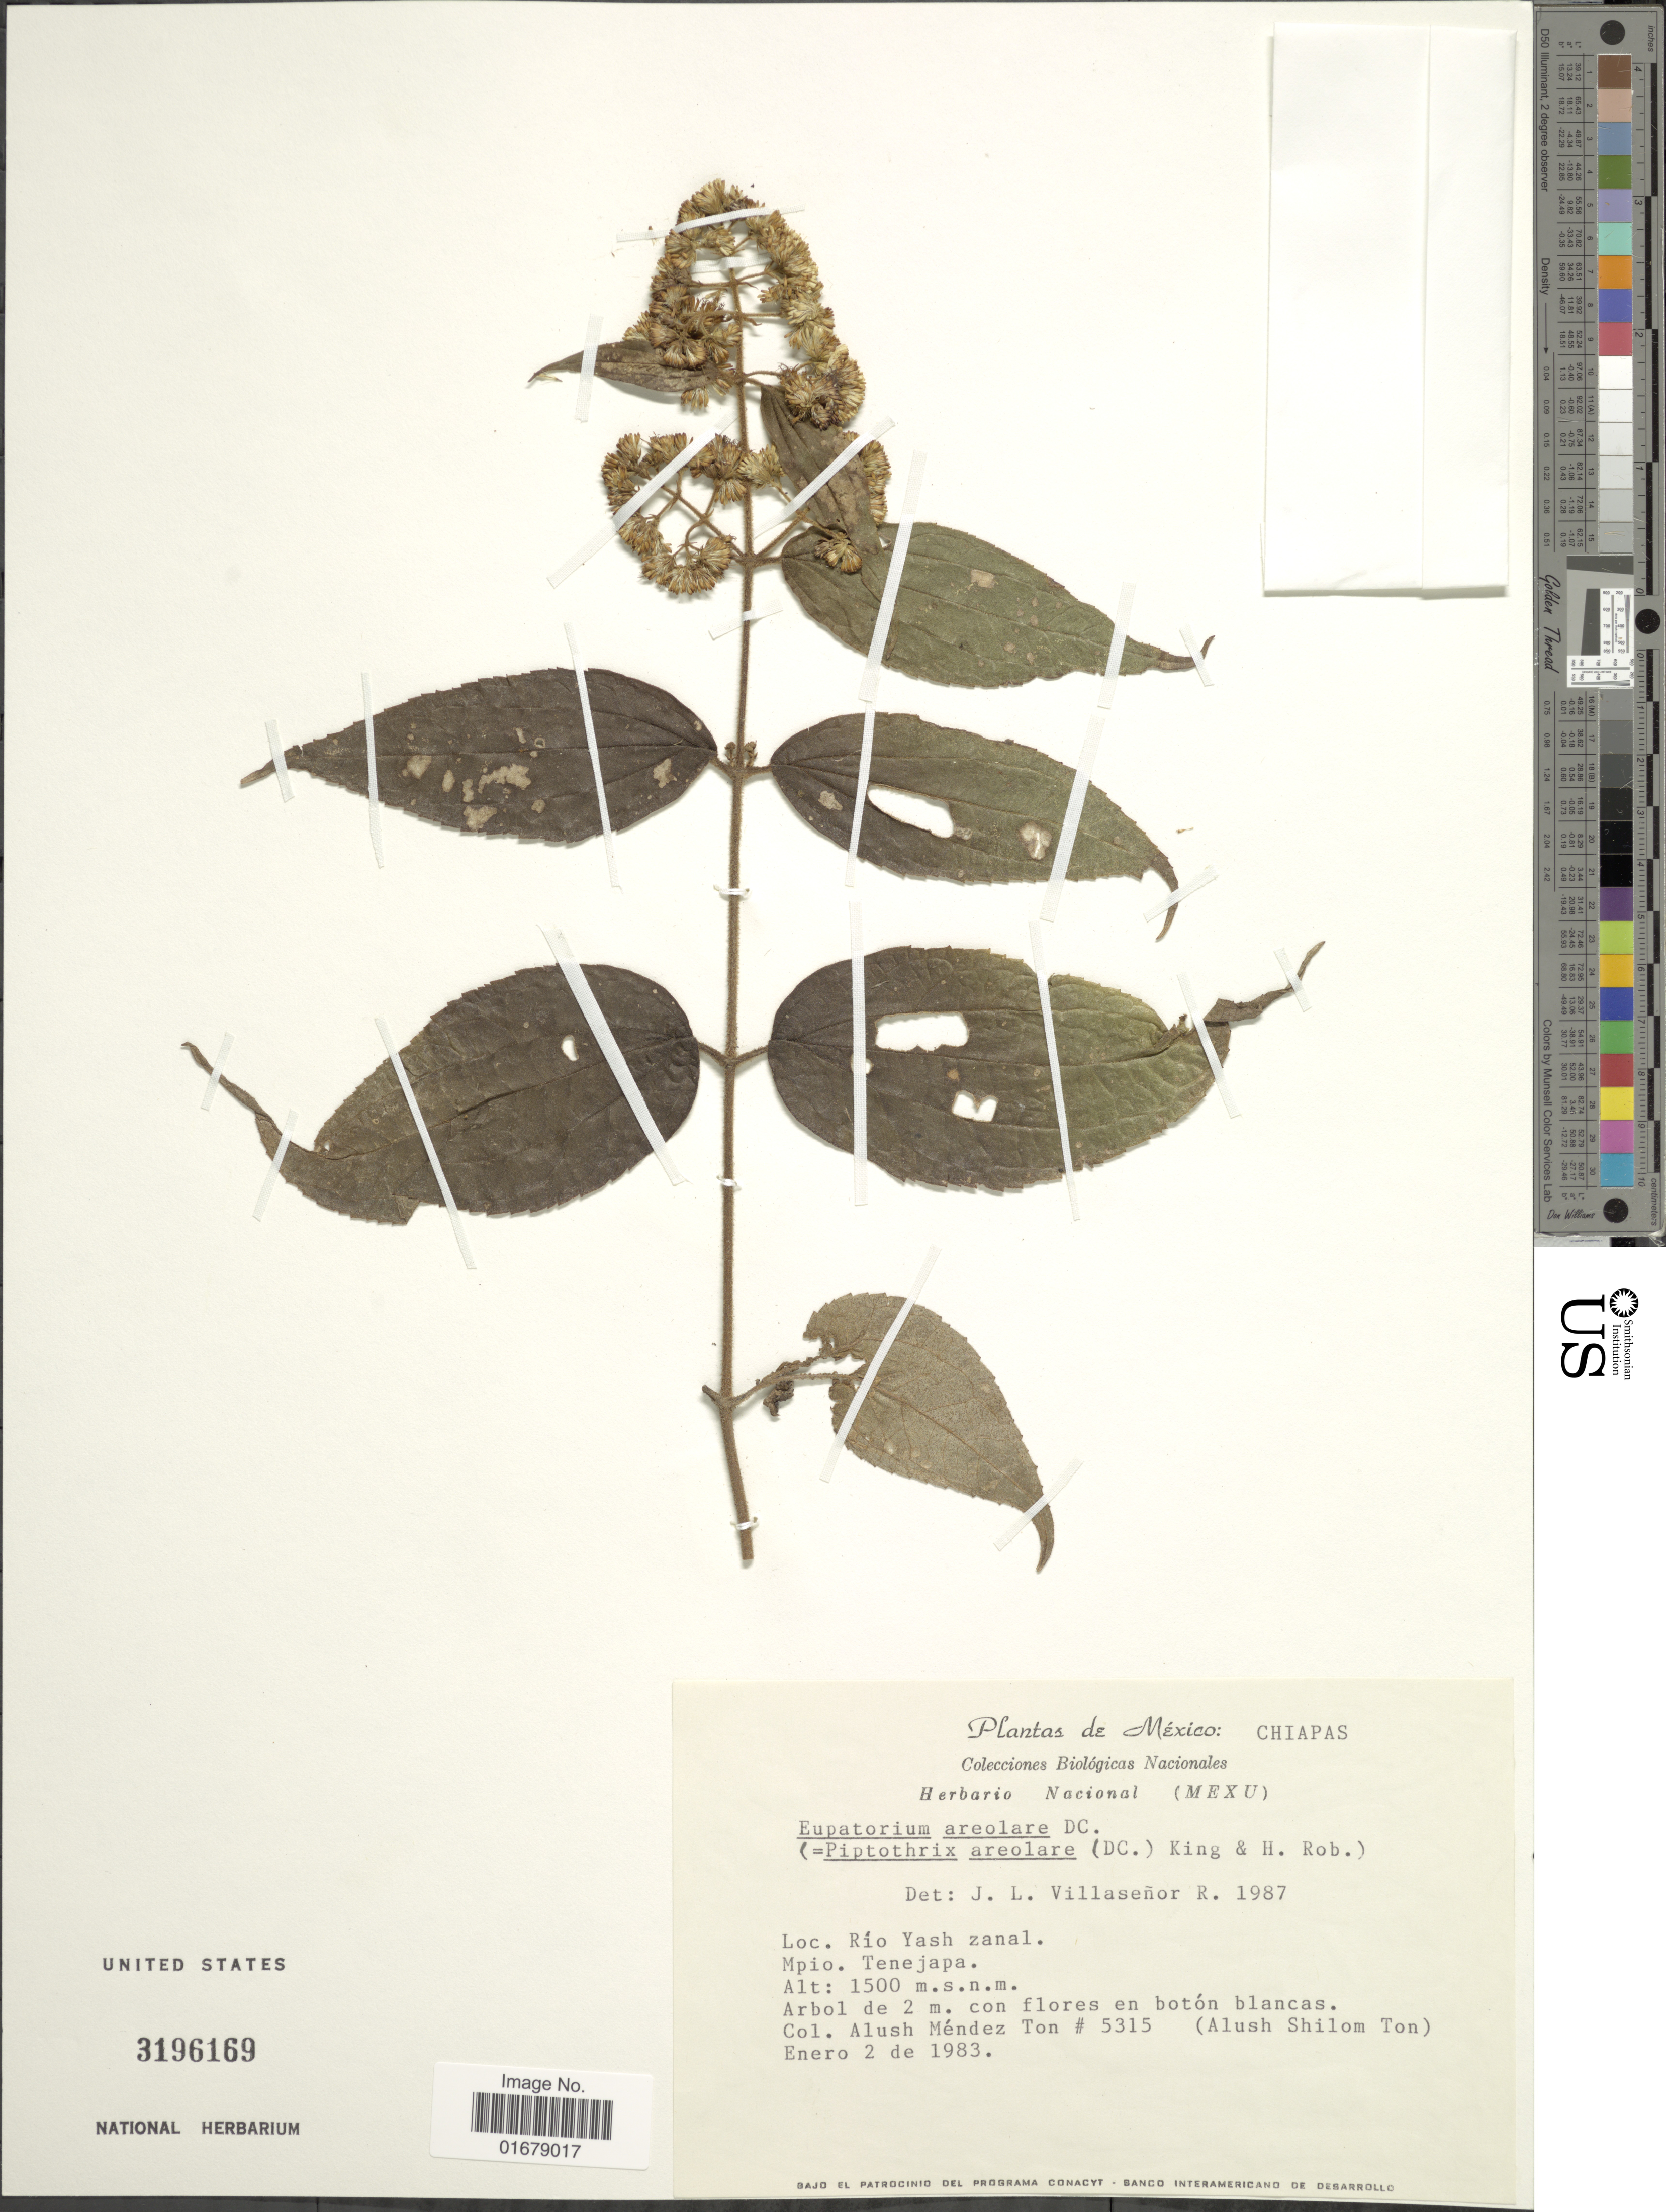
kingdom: Plantae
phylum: Tracheophyta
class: Magnoliopsida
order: Asterales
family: Asteraceae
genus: Piptothrix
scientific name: Piptothrix areolaris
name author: (DC.) R.M. King & H. Rob.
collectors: A. Méndez Ton & A. S. Ton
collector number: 5315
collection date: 1983-01-02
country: Mexico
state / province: Chiapas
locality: Mexico. Chiapas. Rio Yash zanal. Mpio. Tenejapa.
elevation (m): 1500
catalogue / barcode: US 3196169